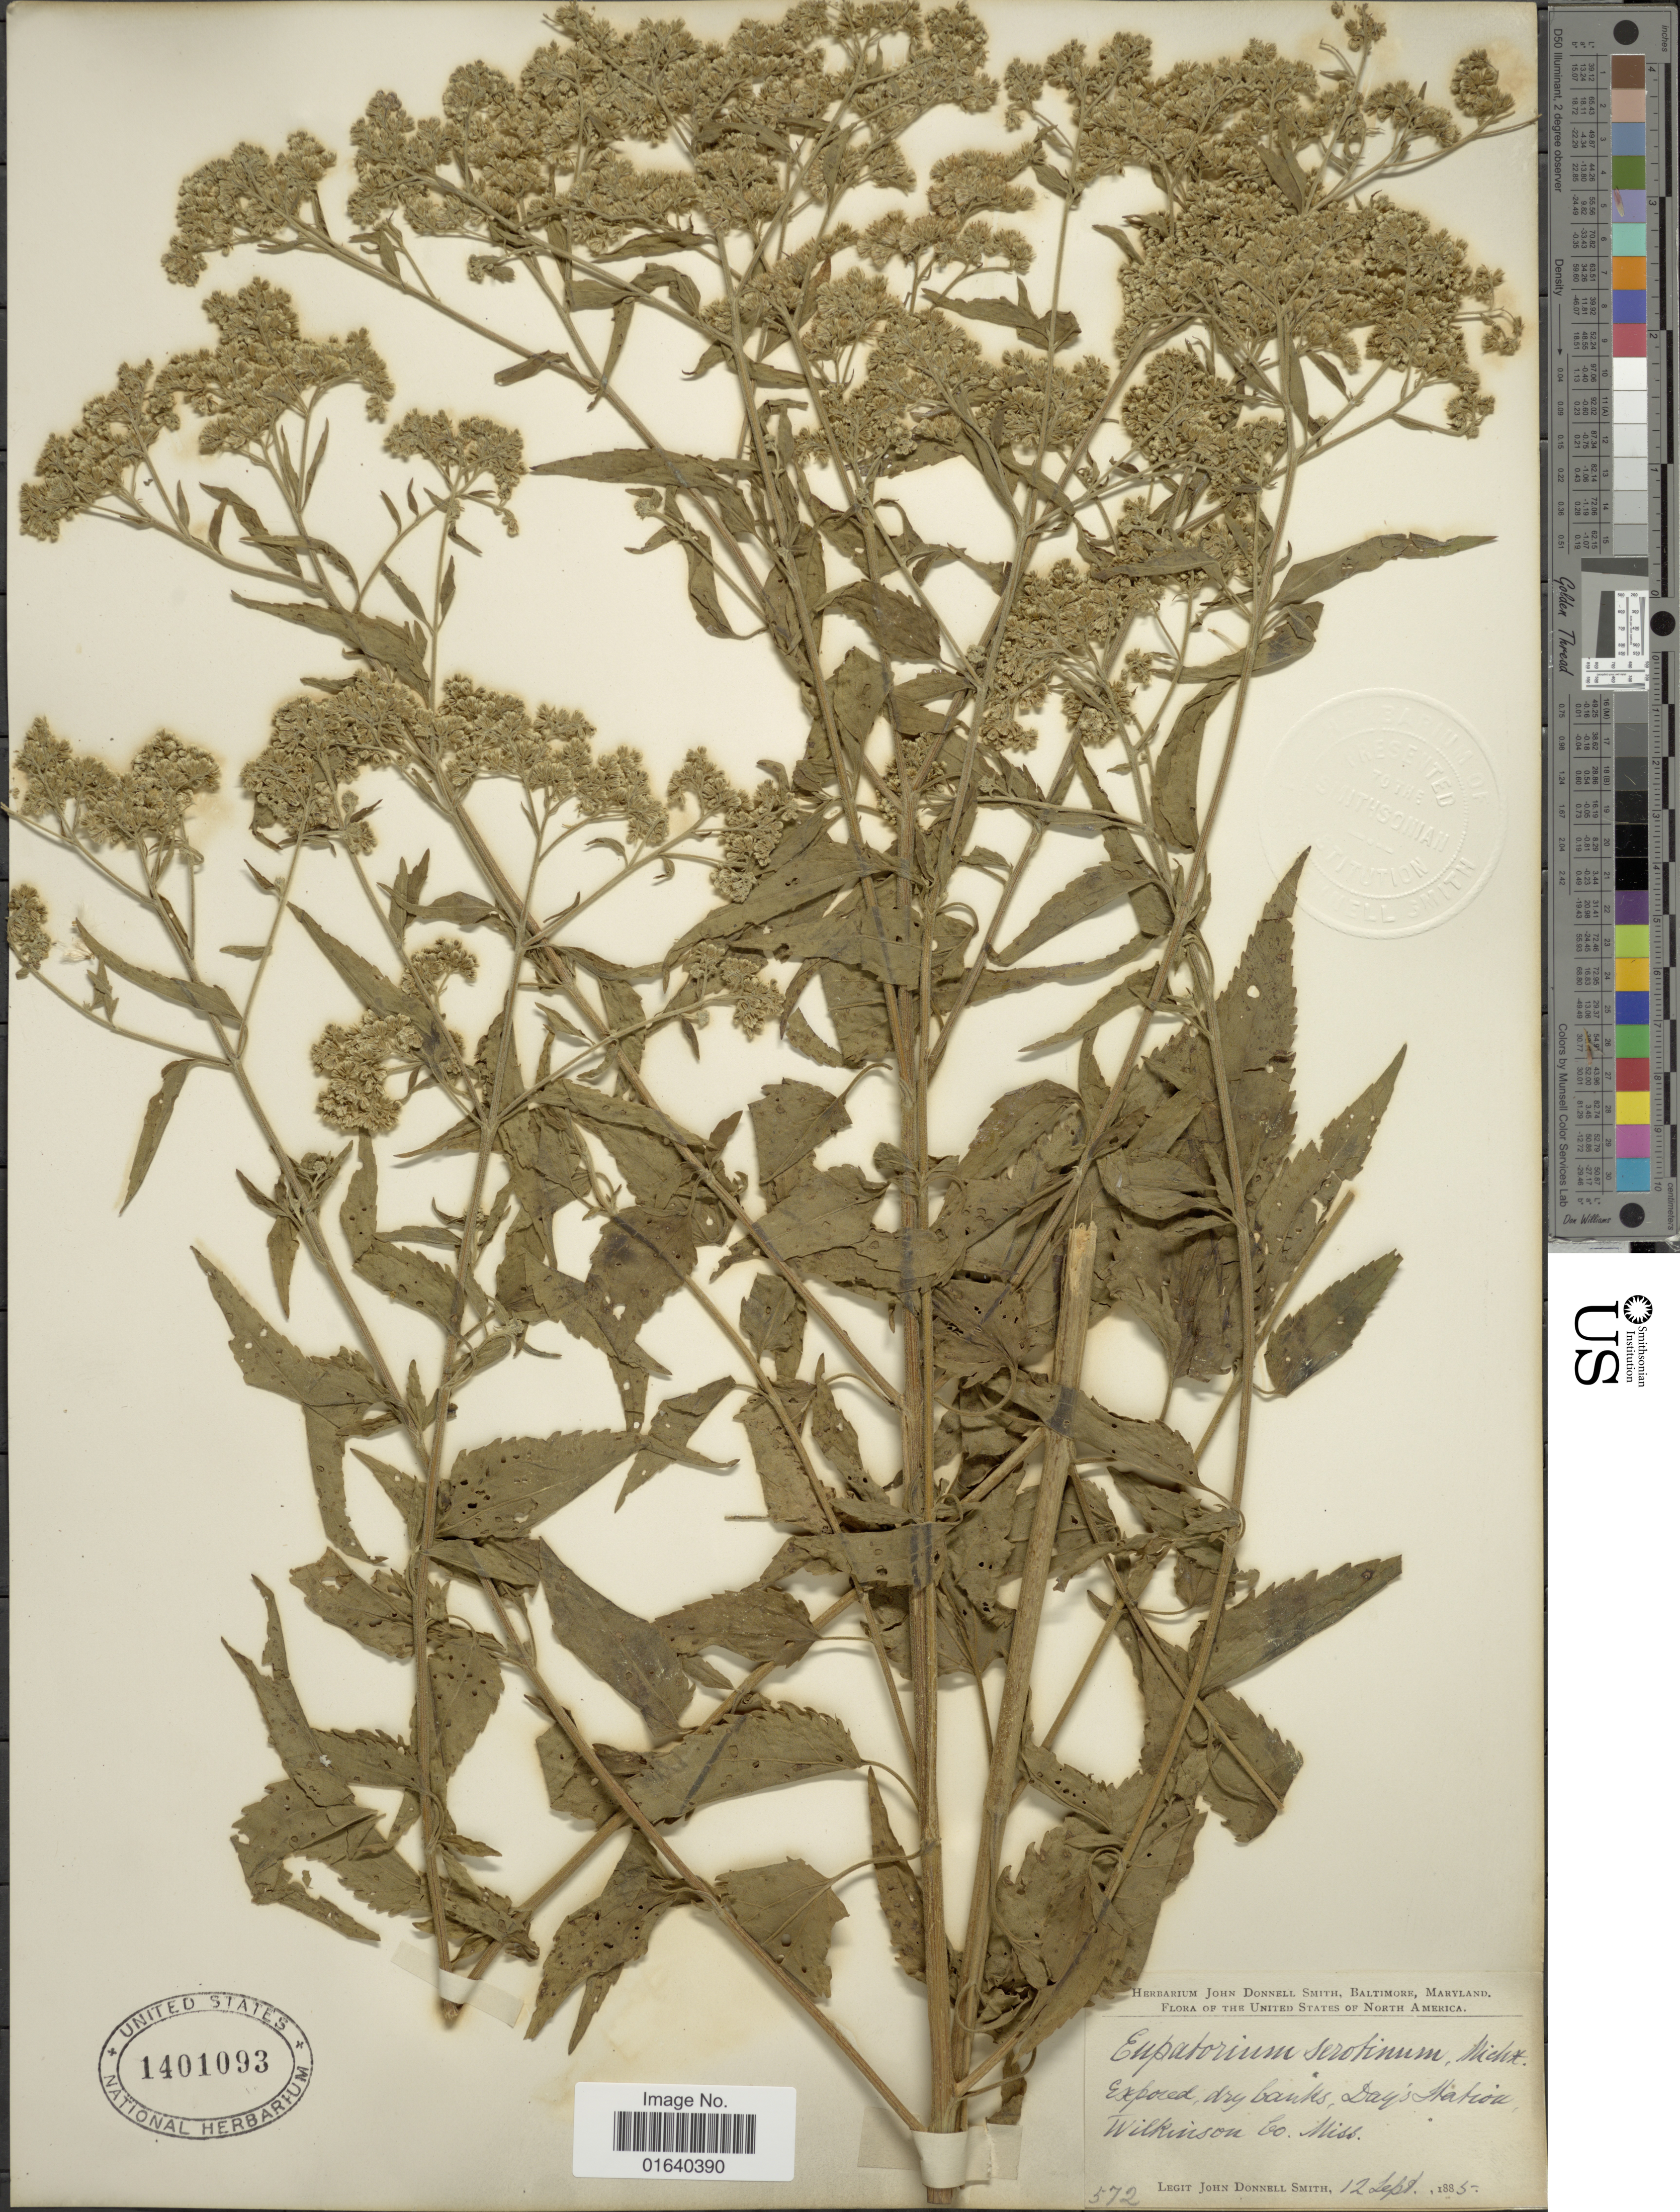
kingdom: Plantae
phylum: Tracheophyta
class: Magnoliopsida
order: Asterales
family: Asteraceae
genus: Eupatorium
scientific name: Eupatorium serotinum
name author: Michx.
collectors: J. Donnell Smith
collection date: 1885-09-12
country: United States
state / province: Mississippi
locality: Exposed, dry banks, Day's Station, Wilkinson Co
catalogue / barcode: US 1401093